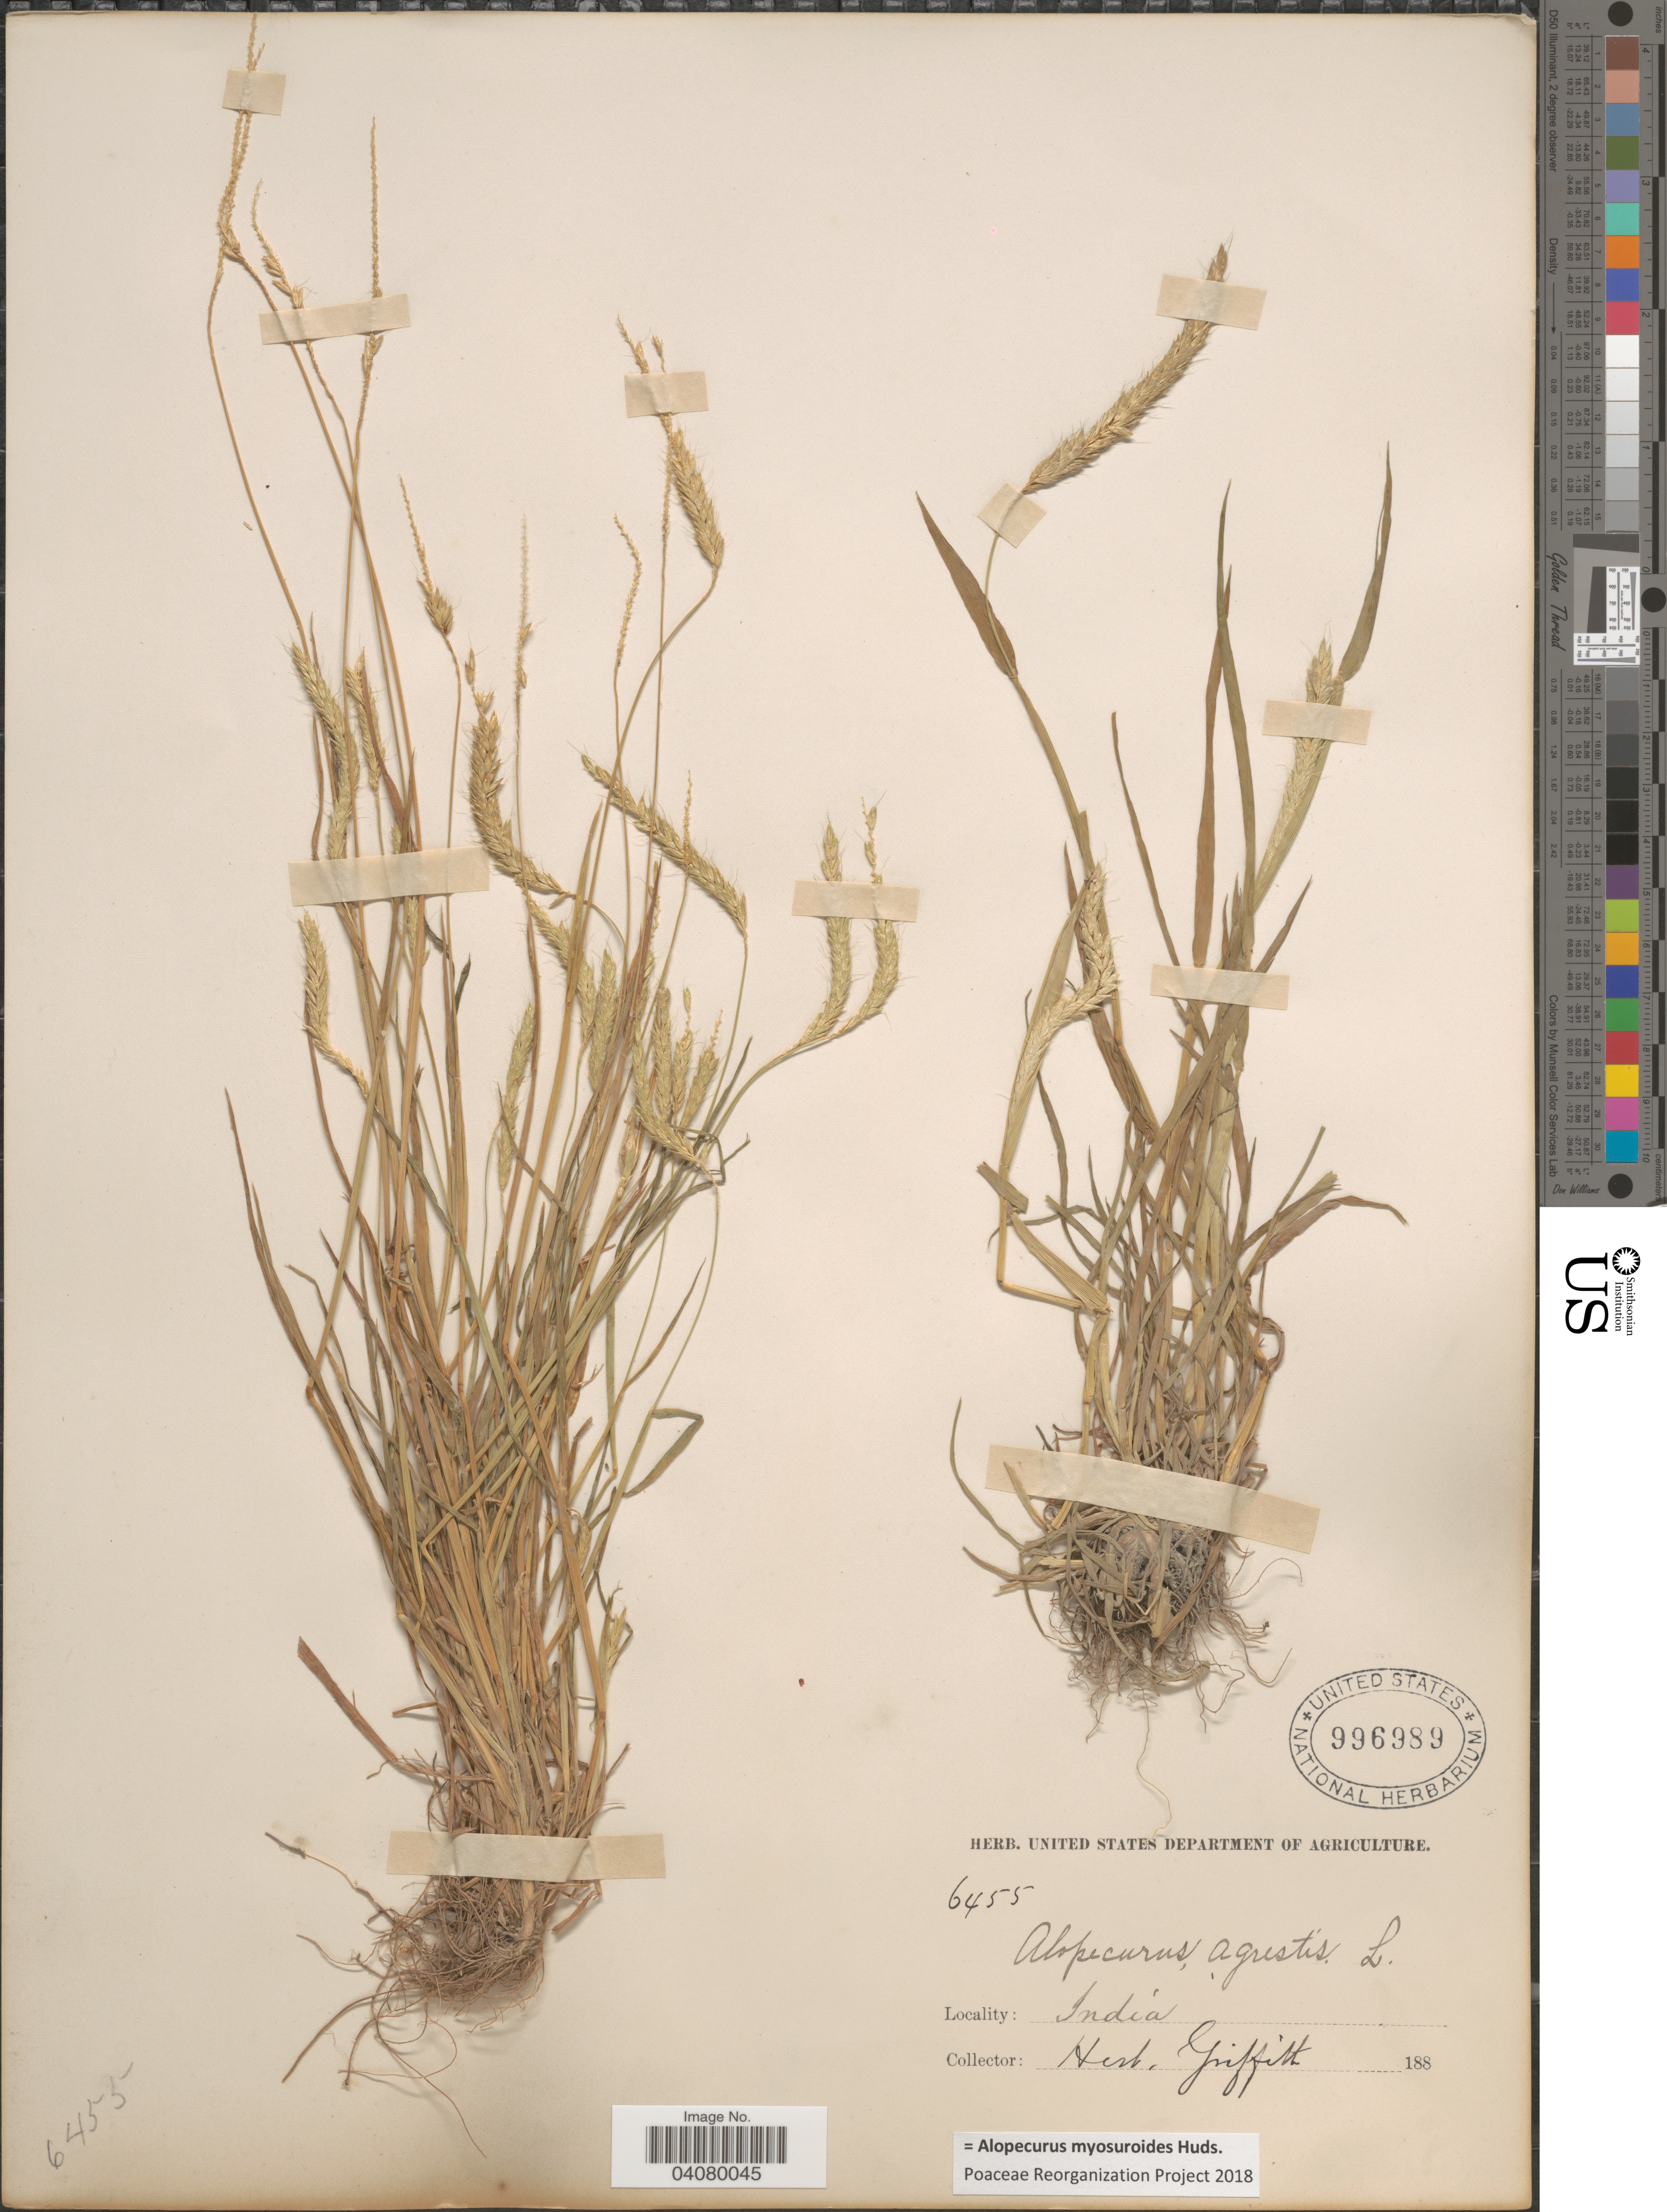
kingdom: Plantae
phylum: Tracheophyta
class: Liliopsida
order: Poales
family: Poaceae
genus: Alopecurus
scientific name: Alopecurus myosuroides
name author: Huds.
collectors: ex herb. Griffith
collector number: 6455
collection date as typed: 188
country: India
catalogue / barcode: US 996989